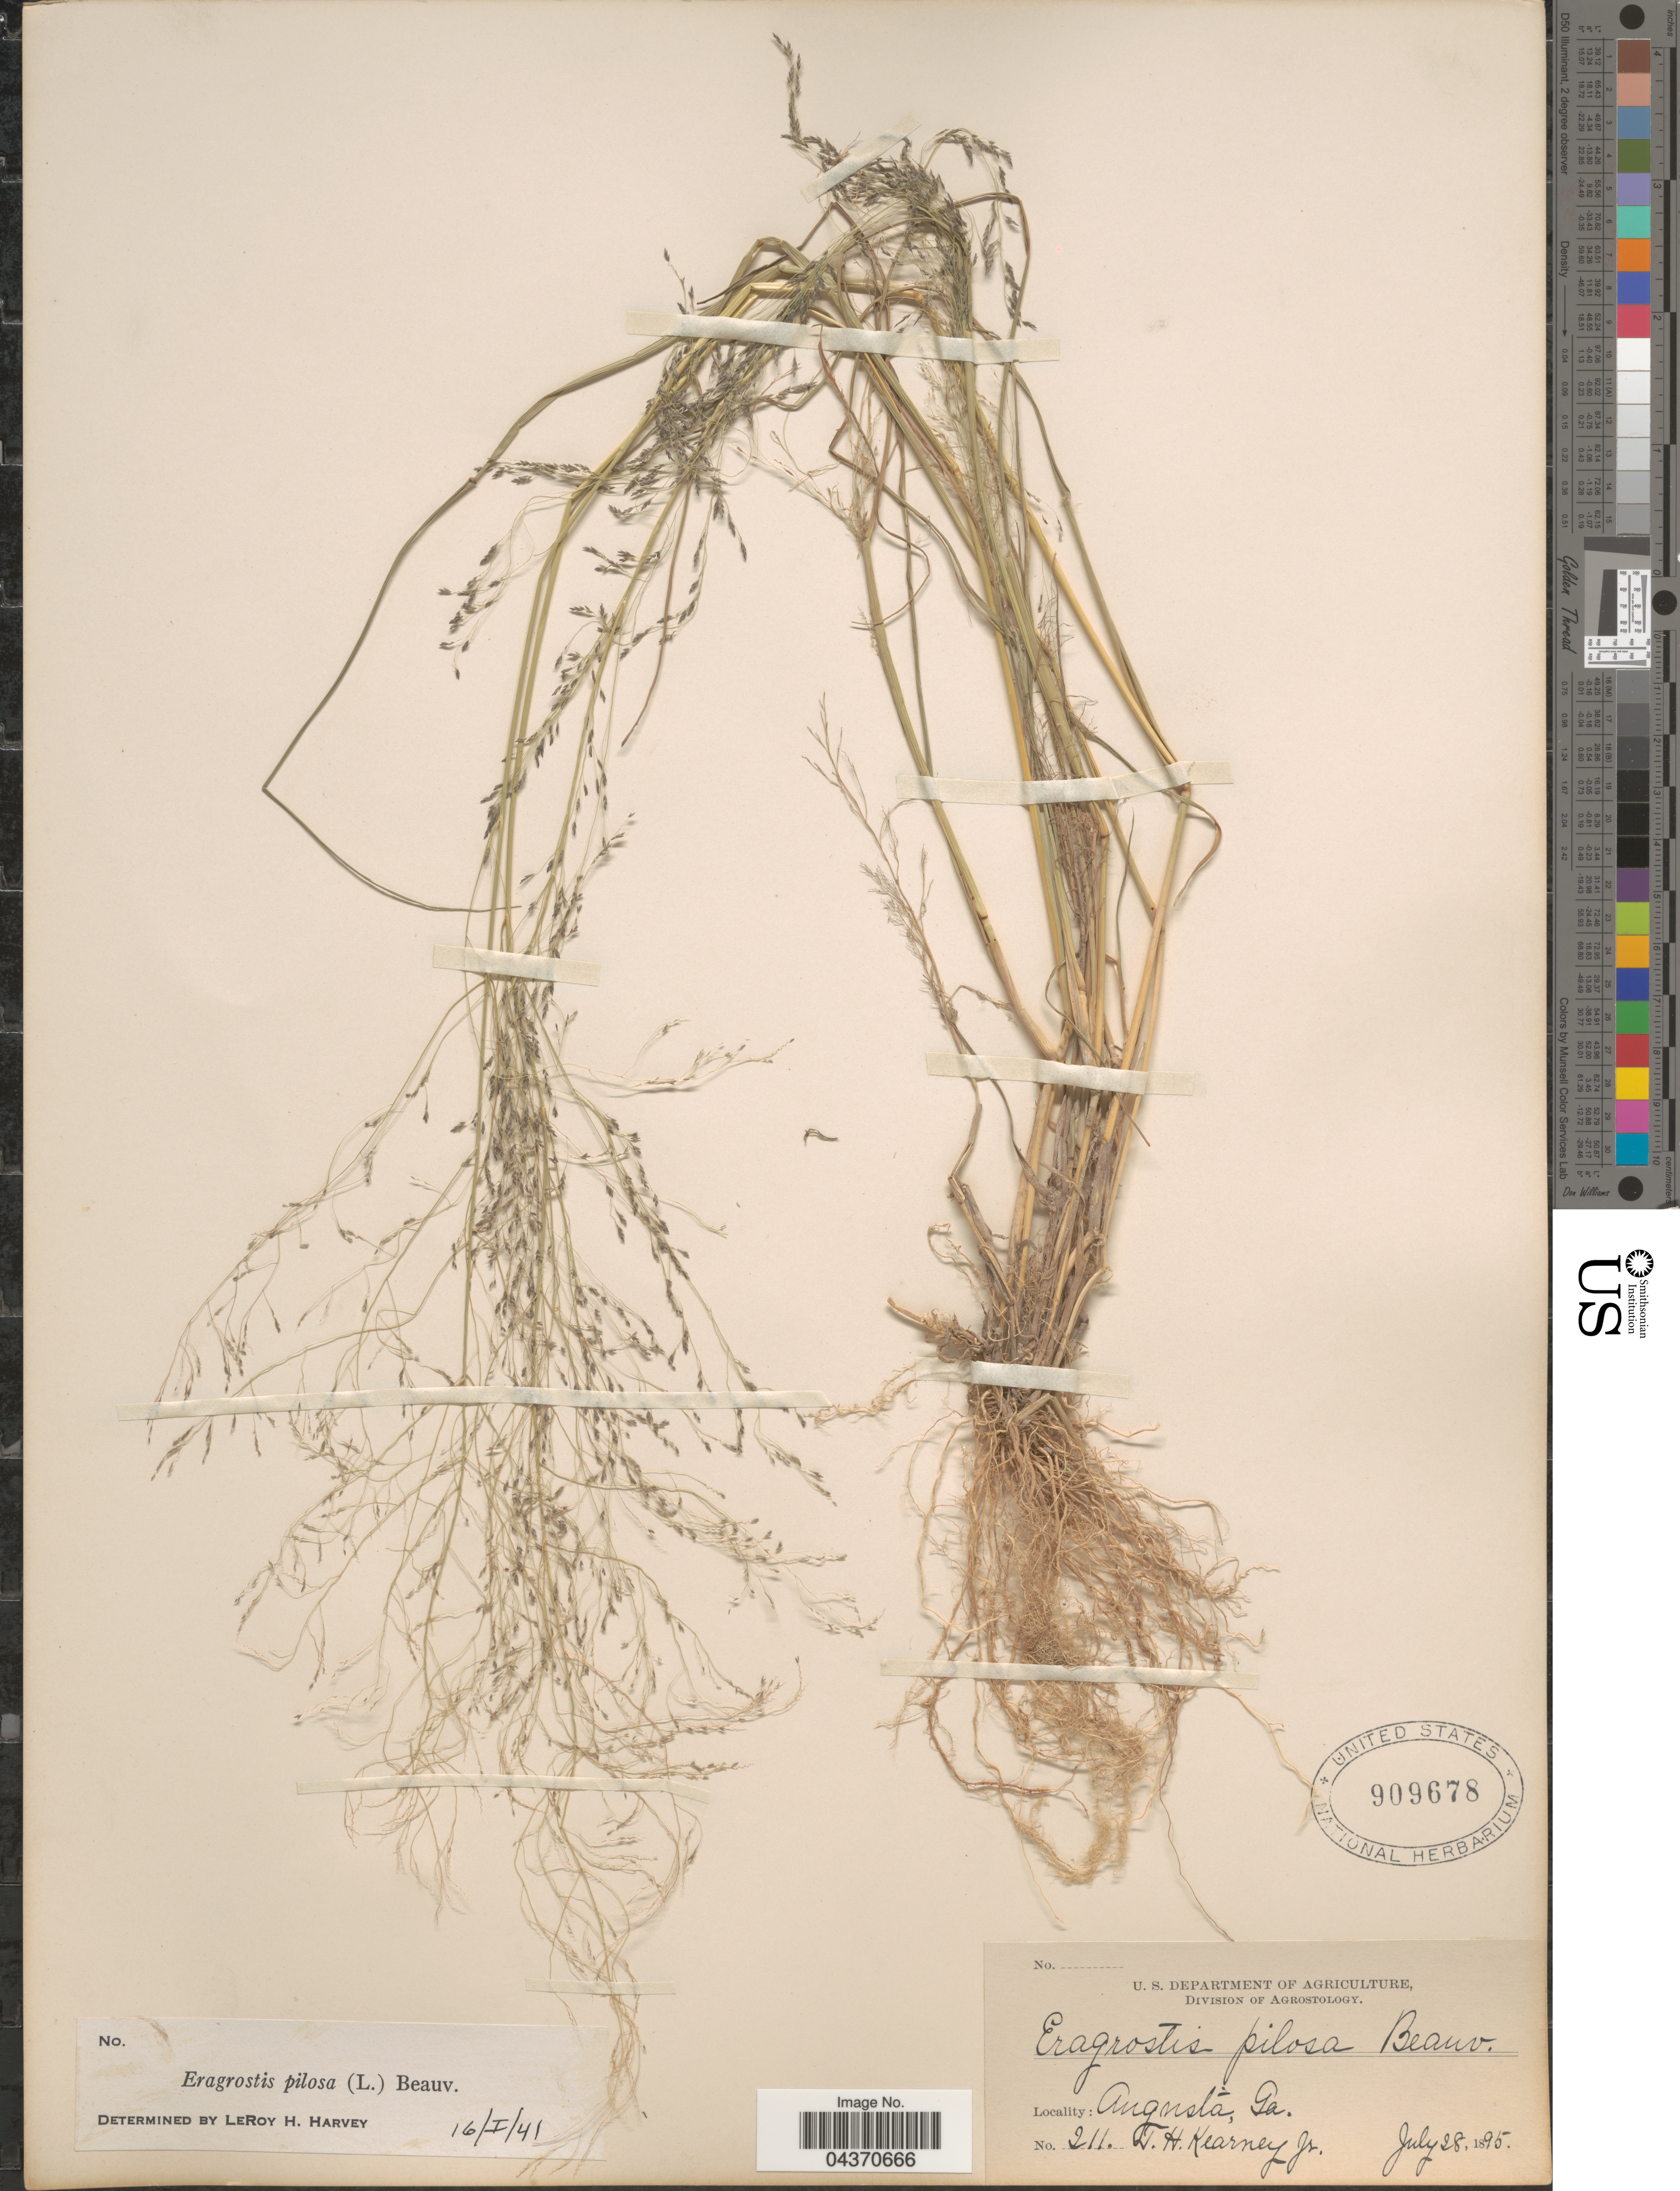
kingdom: Plantae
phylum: Tracheophyta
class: Liliopsida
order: Poales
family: Poaceae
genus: Eragrostis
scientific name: Eragrostis pilosa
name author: (L.) P. Beauv.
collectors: T. H. Kearney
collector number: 211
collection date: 1895-07-28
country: United States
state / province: Georgia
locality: Augusta.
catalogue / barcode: US 909678